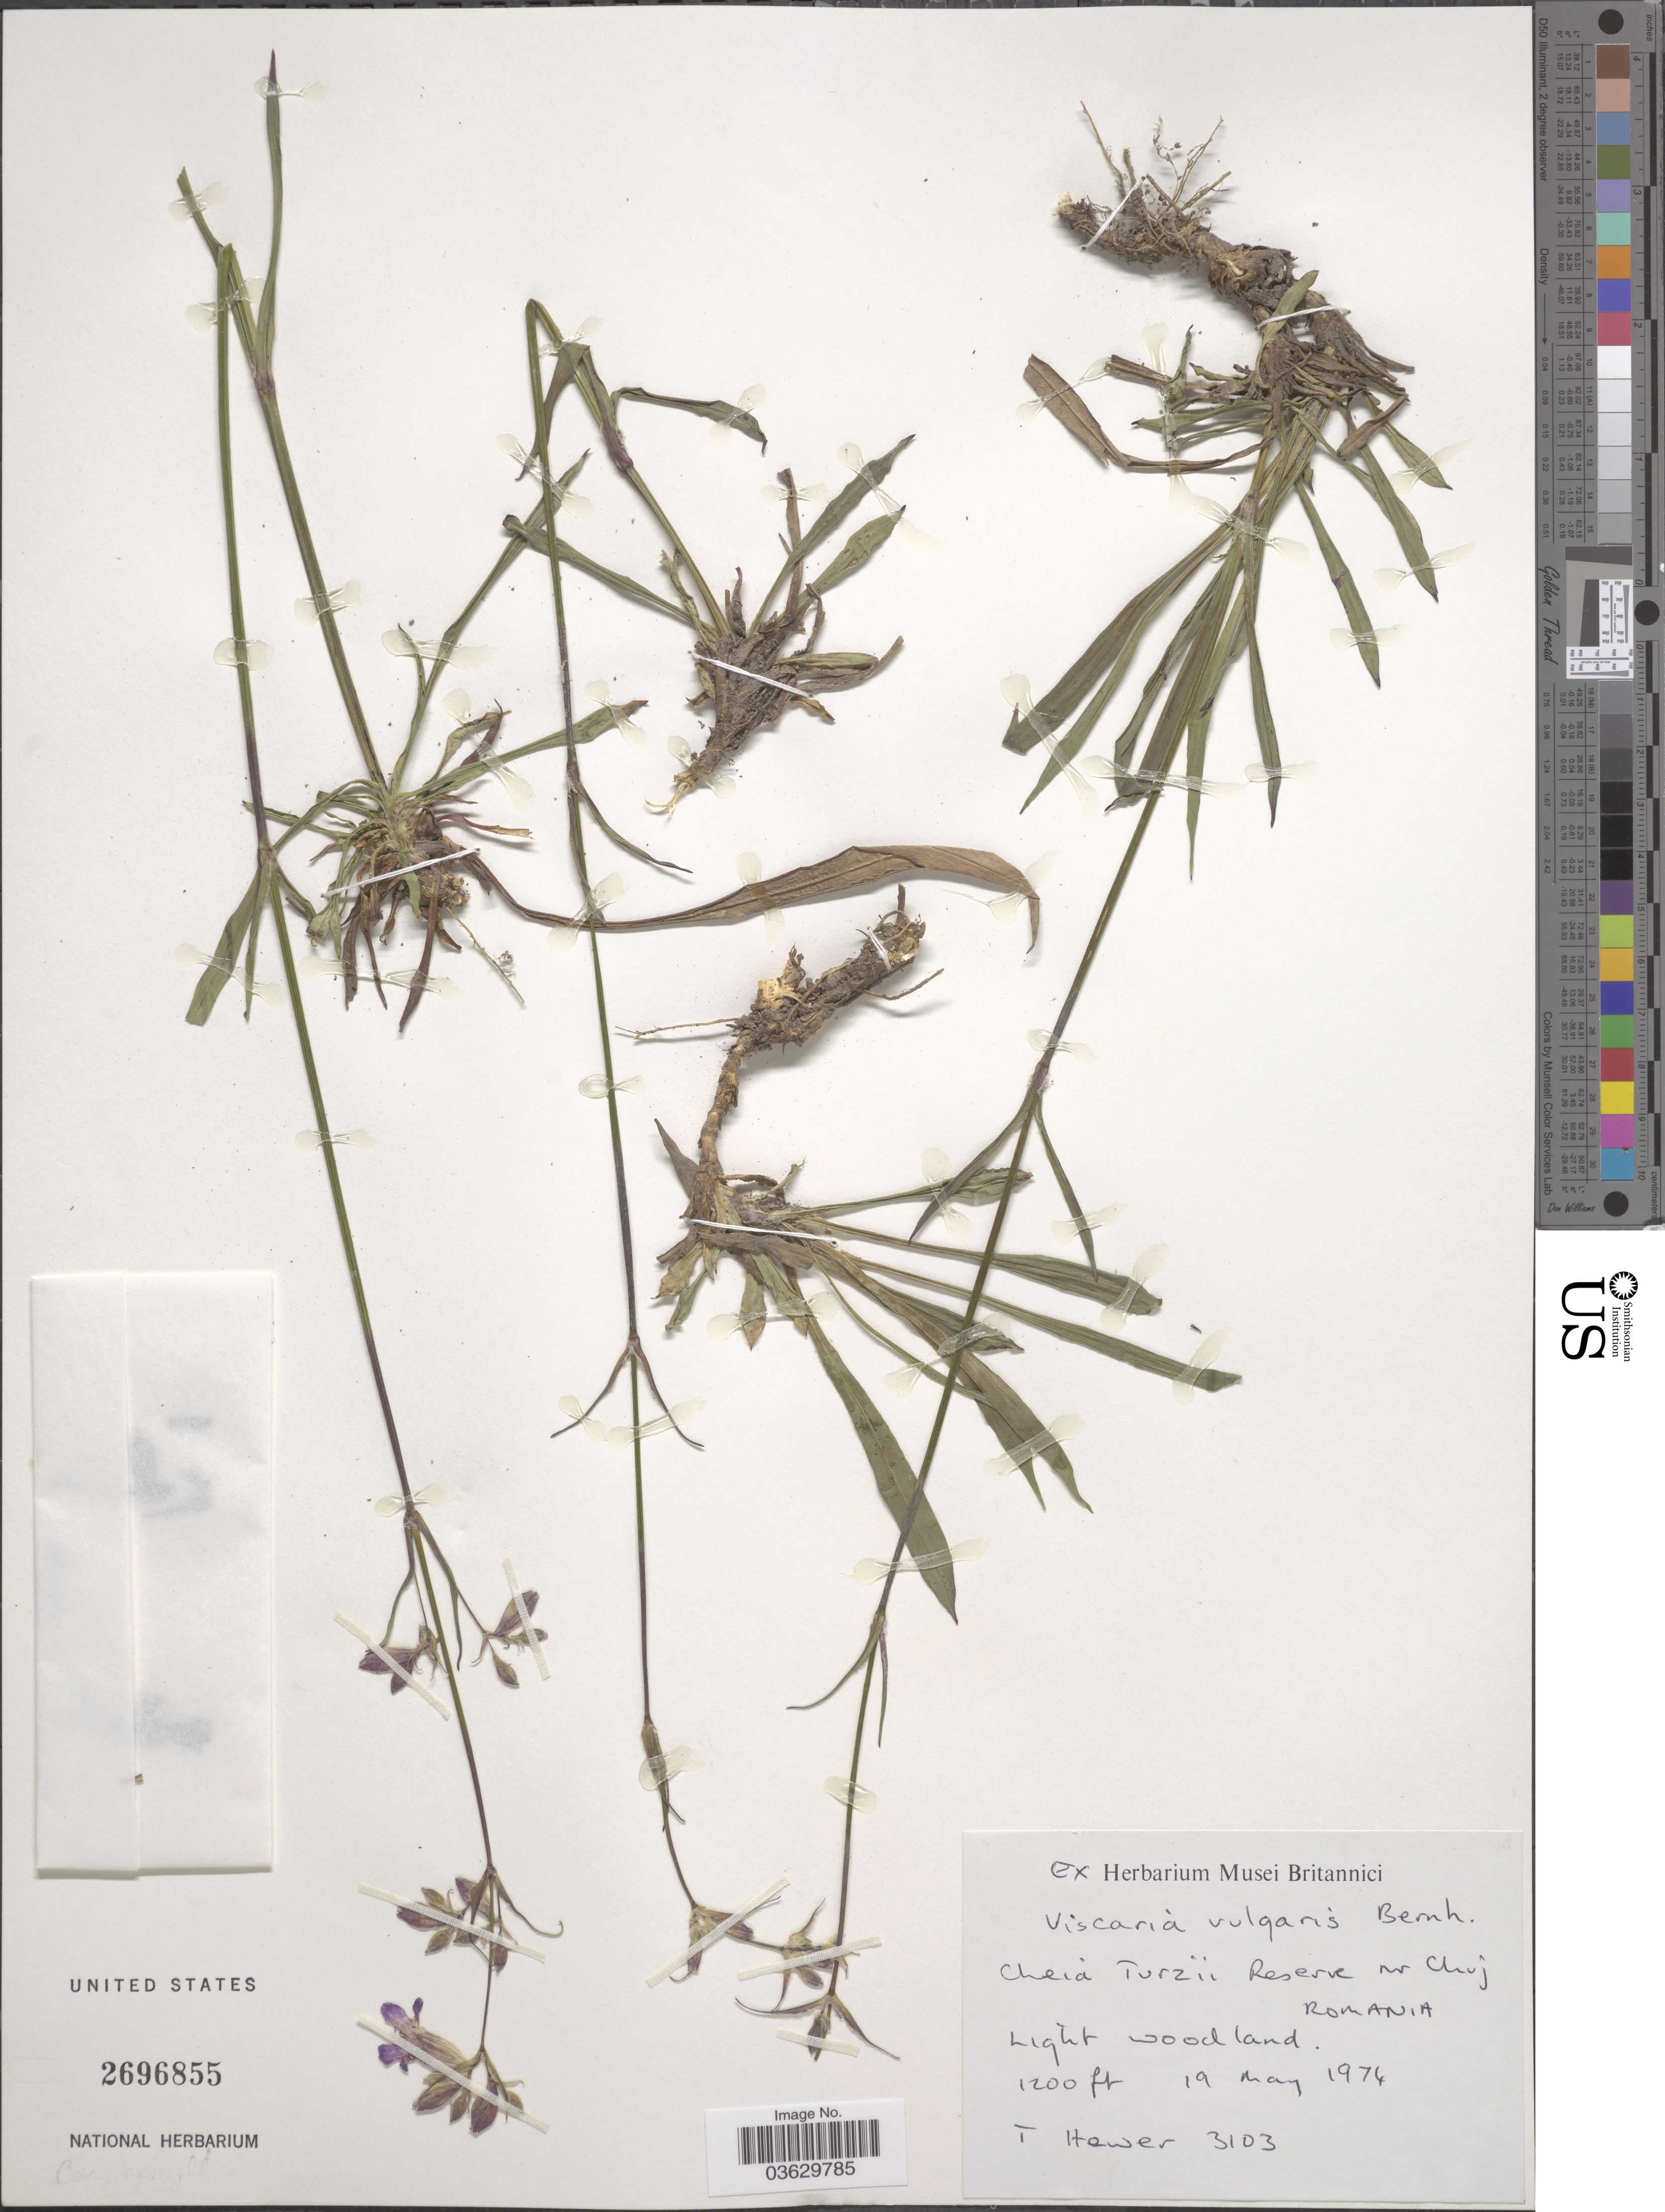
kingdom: Plantae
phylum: Tracheophyta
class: Magnoliopsida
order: Caryophyllales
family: Caryophyllaceae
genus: Viscaria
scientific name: Viscaria vulgaris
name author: Bernh.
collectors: T. Hewer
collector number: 3103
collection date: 1974-05-19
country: Romania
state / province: Cluj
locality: Cheia Turzii Reserve nr Cluj Light woodland.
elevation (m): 366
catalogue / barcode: US 2696855